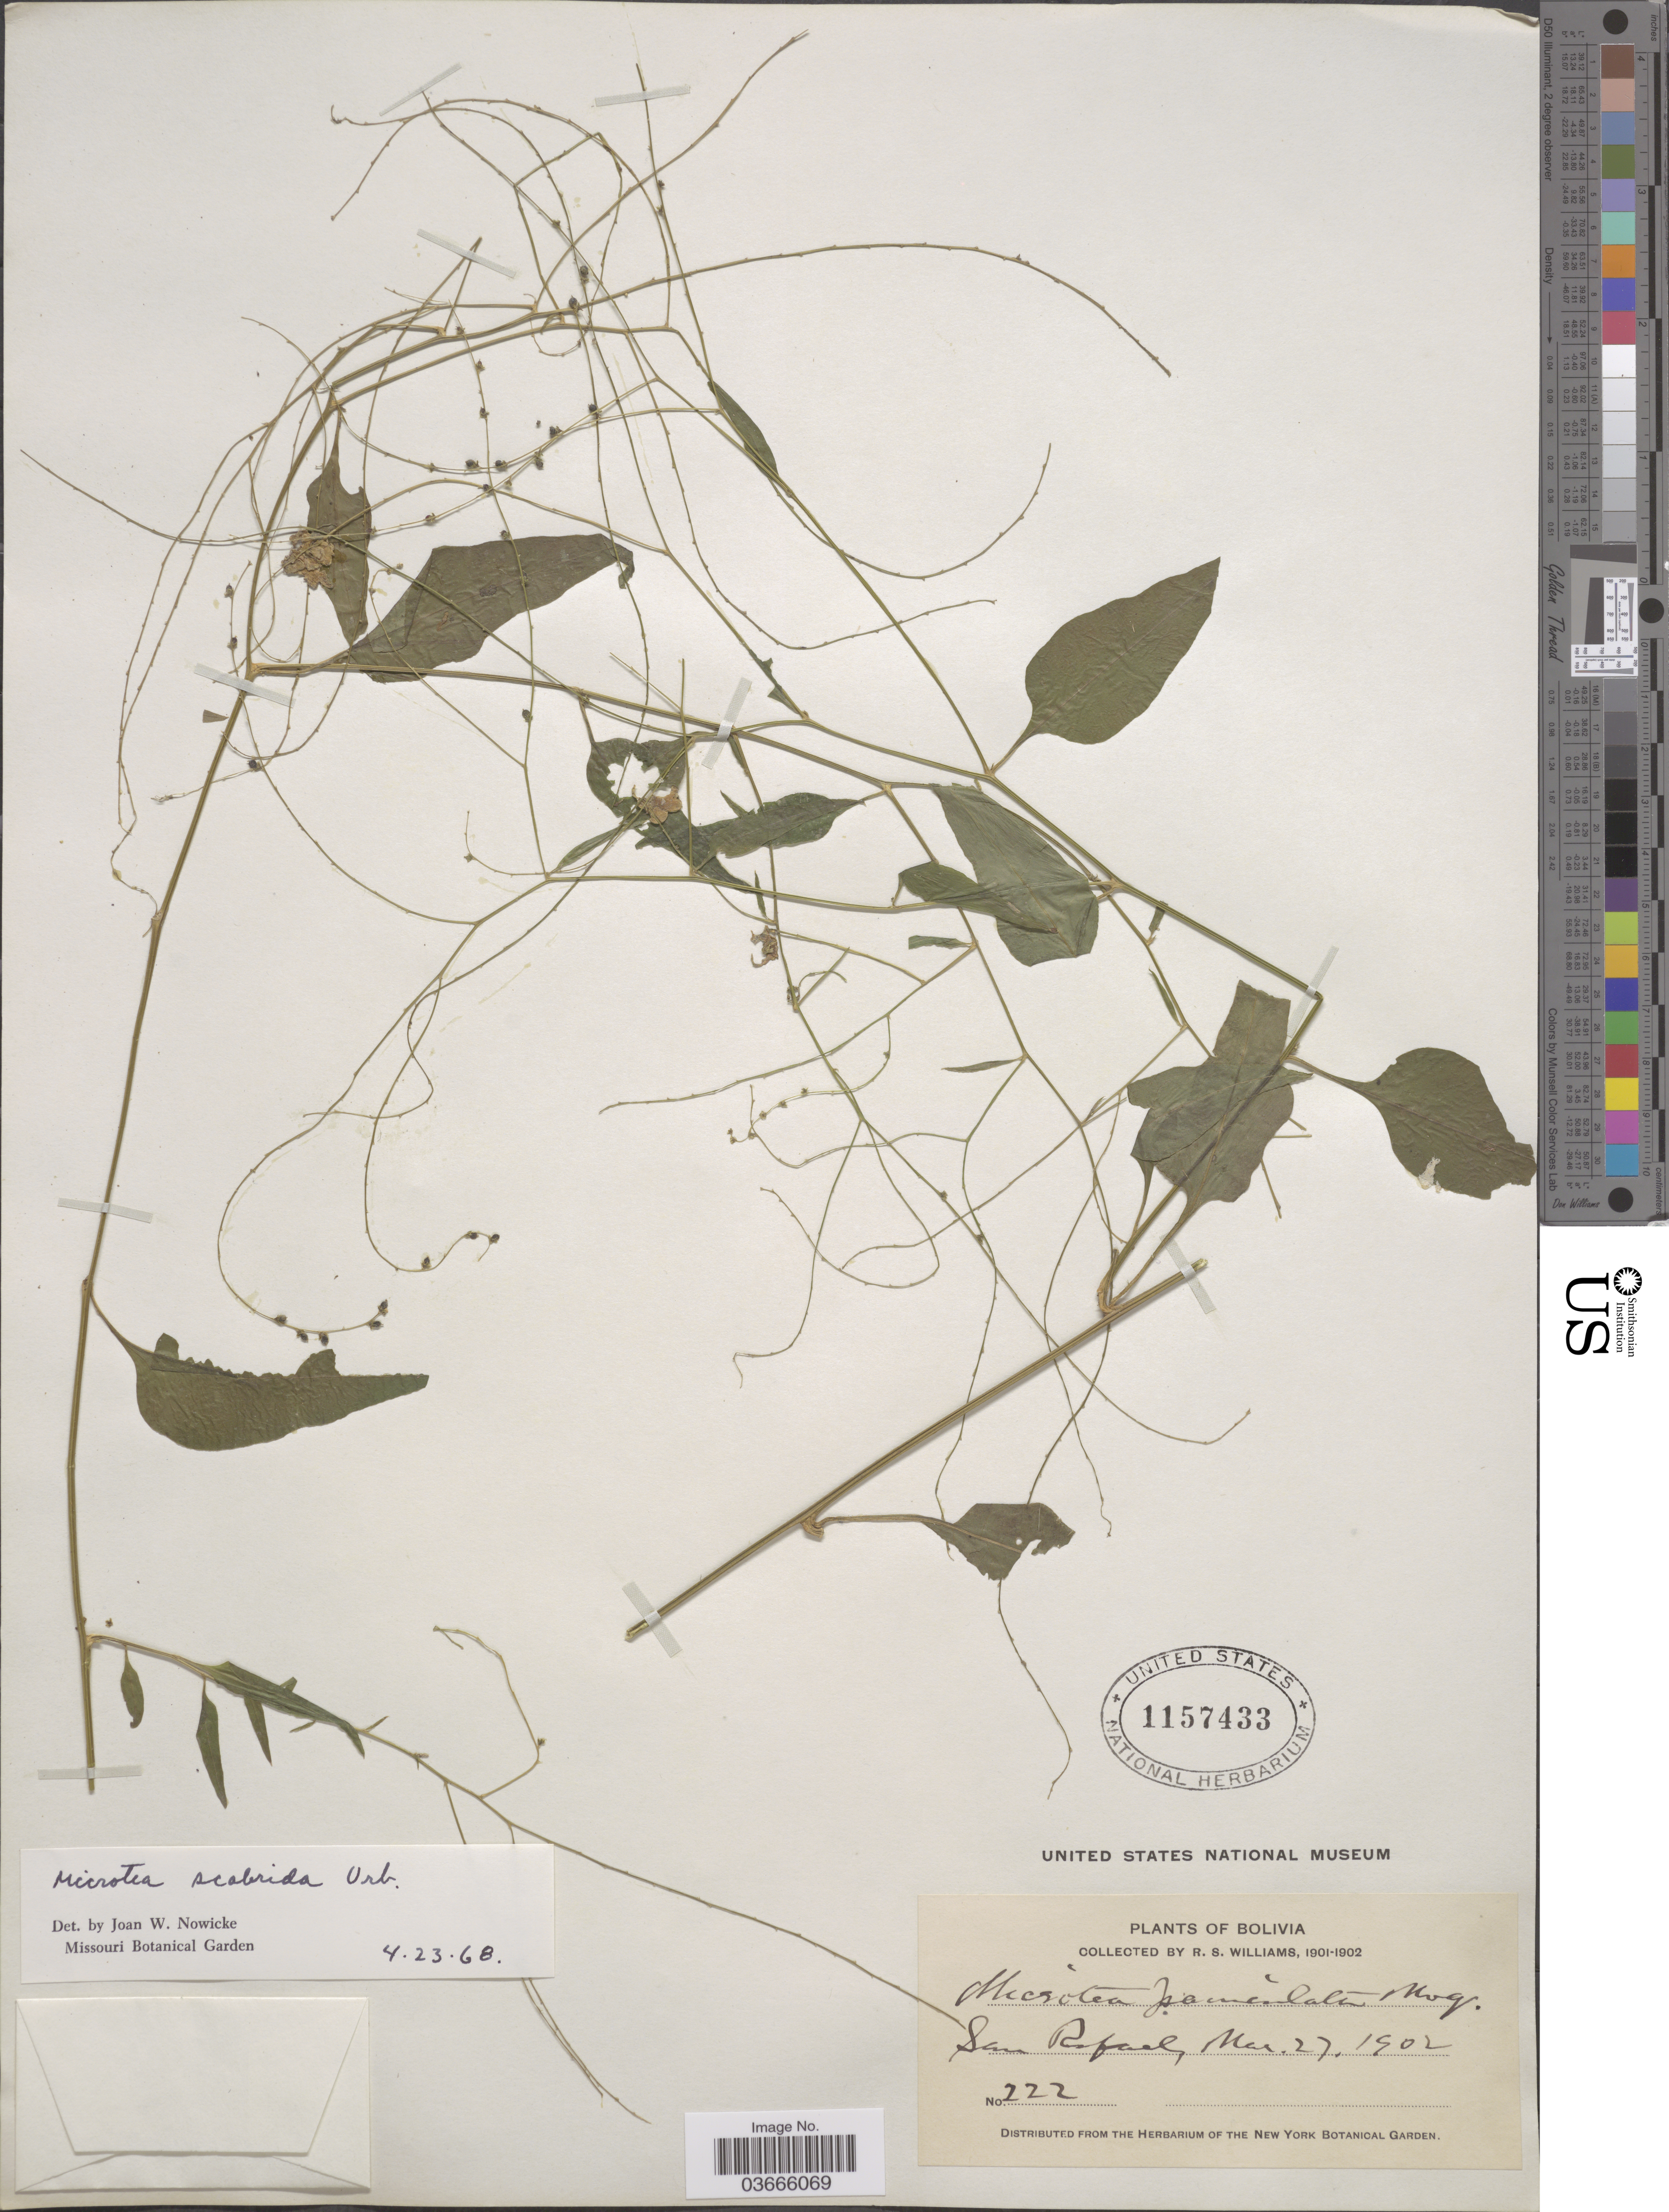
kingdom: Plantae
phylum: Tracheophyta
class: Magnoliopsida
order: Caryophyllales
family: Microteaceae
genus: Microtea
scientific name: Microtea scabrida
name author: Urb.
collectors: R. S. Williams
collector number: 222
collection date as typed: March 27, '02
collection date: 1902-03-27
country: Bolivia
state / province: La Paz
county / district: Franz Tamayo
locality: San Rafael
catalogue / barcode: US 1157433